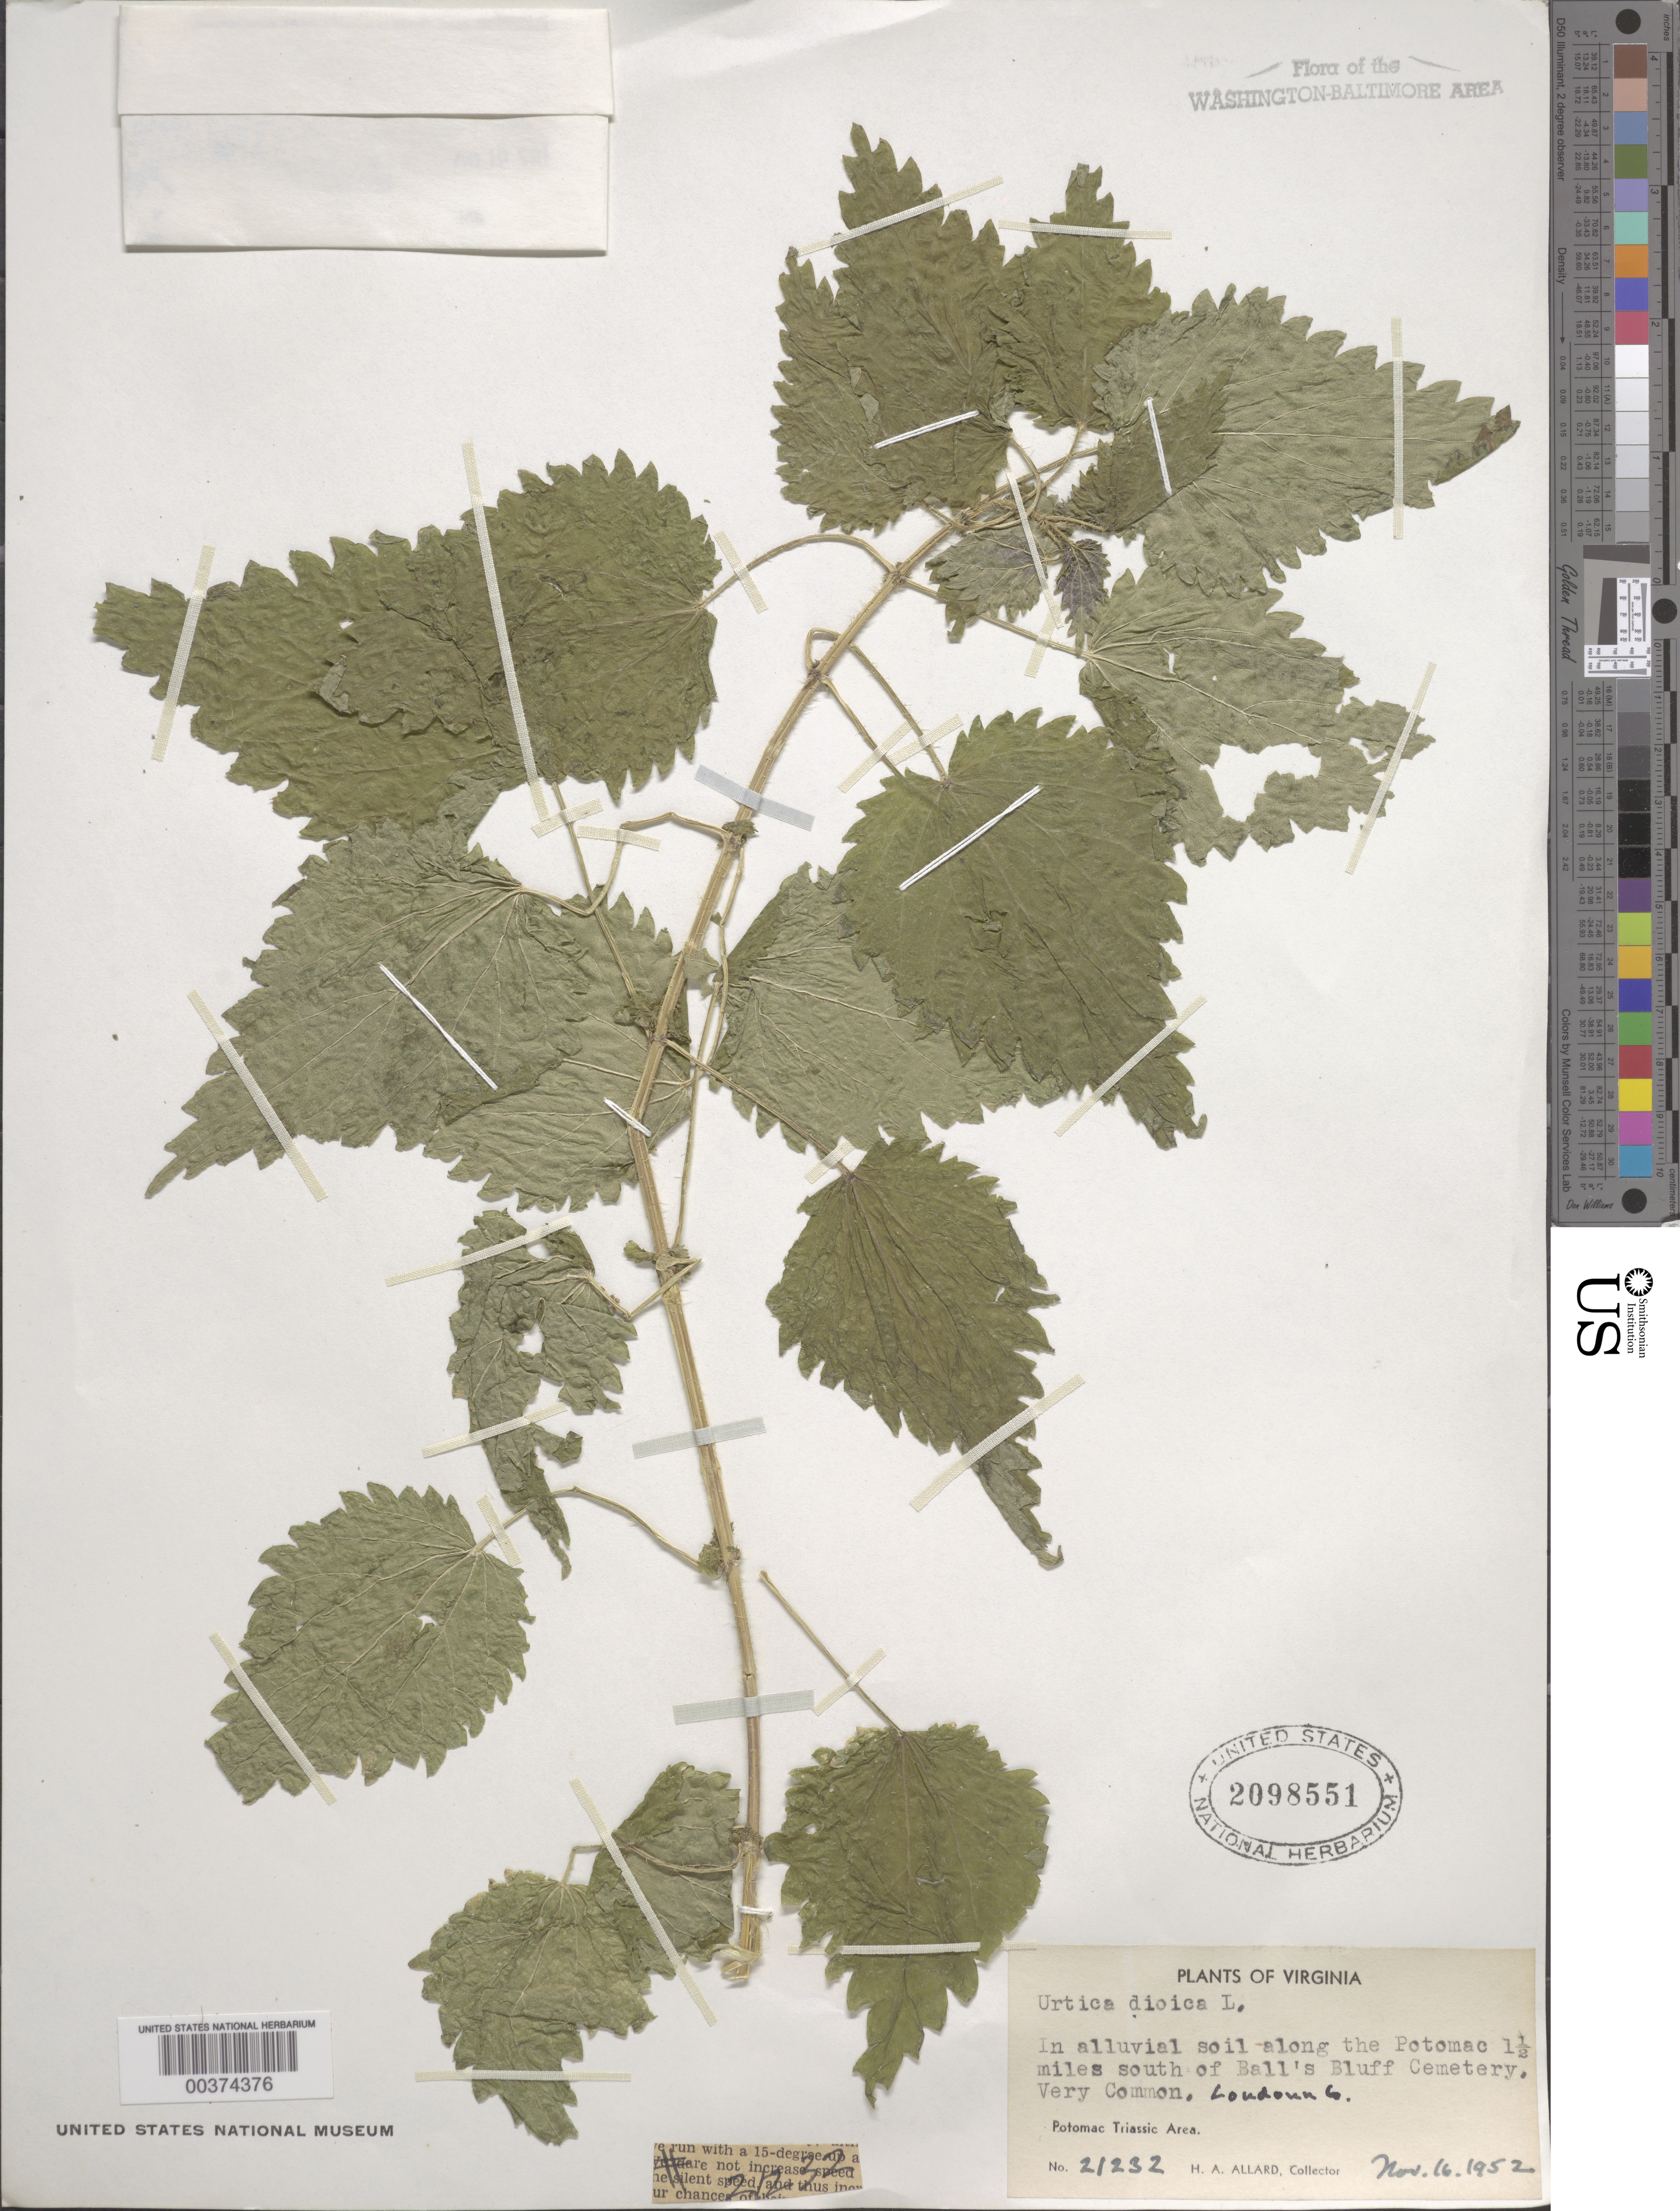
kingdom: Plantae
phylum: Tracheophyta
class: Magnoliopsida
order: Rosales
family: Urticaceae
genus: Urtica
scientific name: Urtica dioica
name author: L.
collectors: H. A. Allard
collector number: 21232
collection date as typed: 16 Nov 1952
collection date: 1952-11-16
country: United States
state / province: Virginia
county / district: Loudoun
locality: Potomac River, south of Balls Bluff Cemetery C. and O. Canal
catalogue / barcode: US 2098551